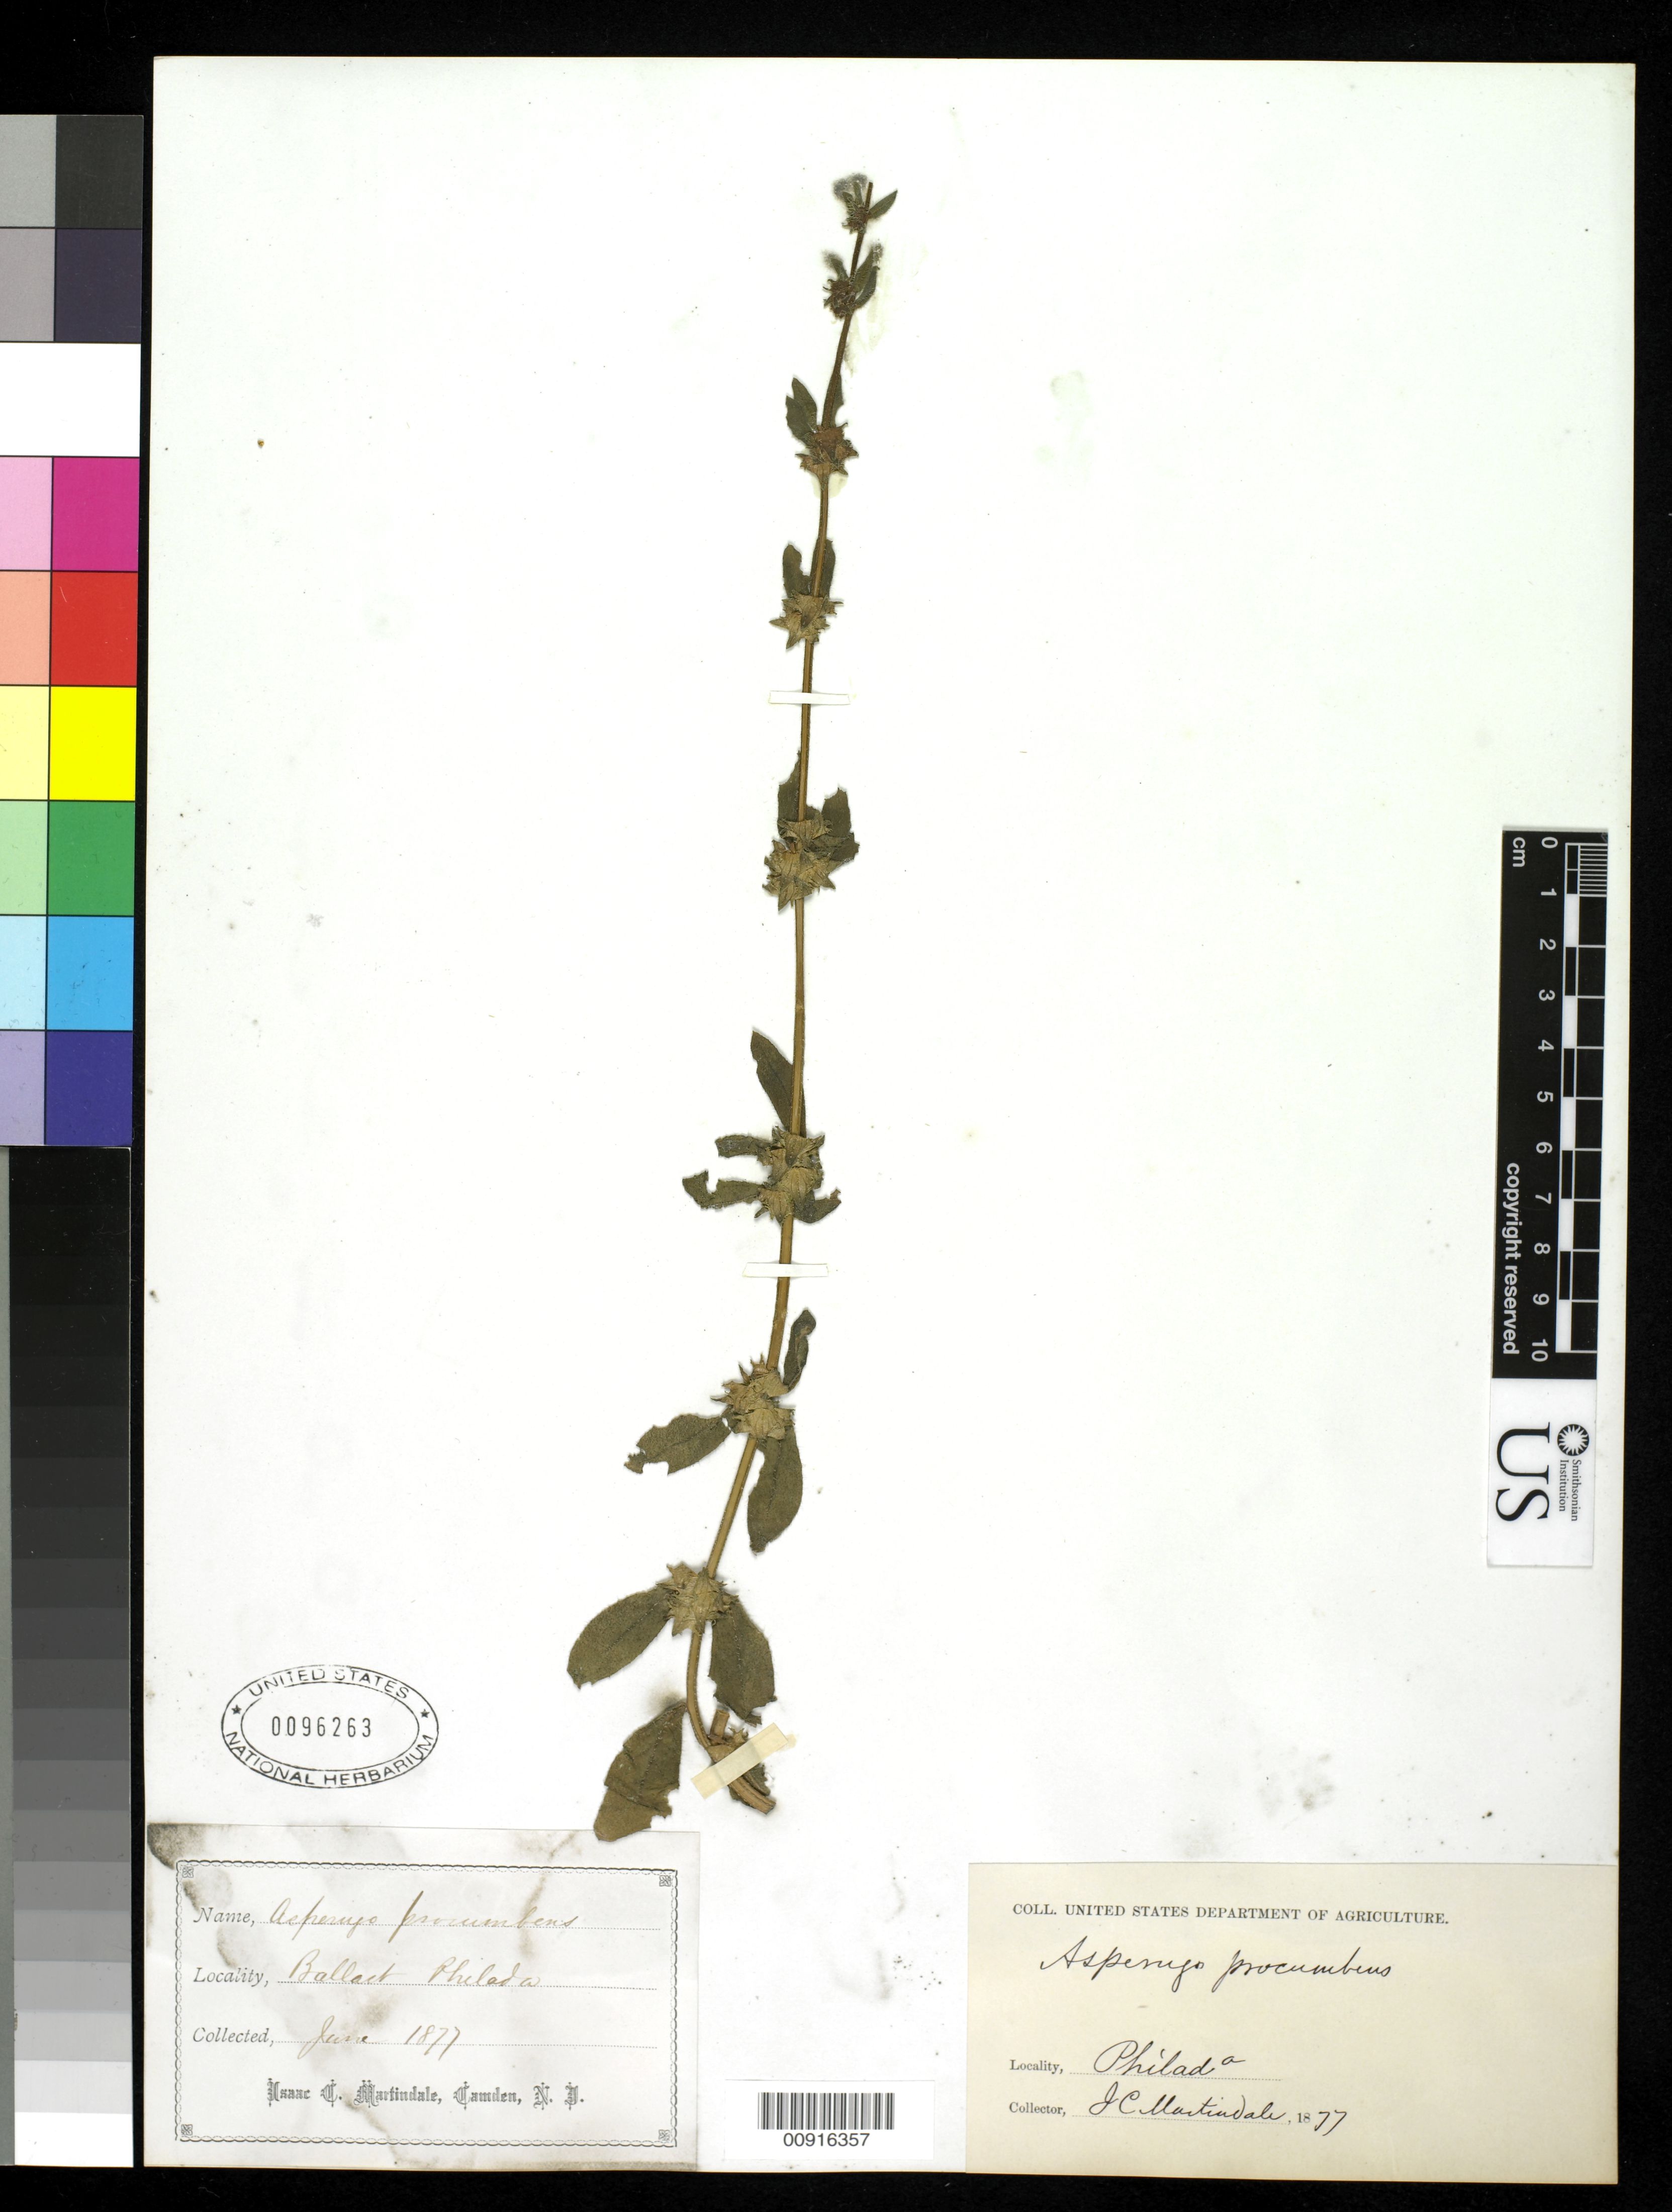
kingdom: Plantae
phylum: Tracheophyta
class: Magnoliopsida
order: Boraginales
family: Boraginaceae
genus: Asperugo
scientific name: Asperugo procumbens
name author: L.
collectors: J. Martindale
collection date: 1877-06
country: United States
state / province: Pennsylvania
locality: Philadelphia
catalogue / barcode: US 96263